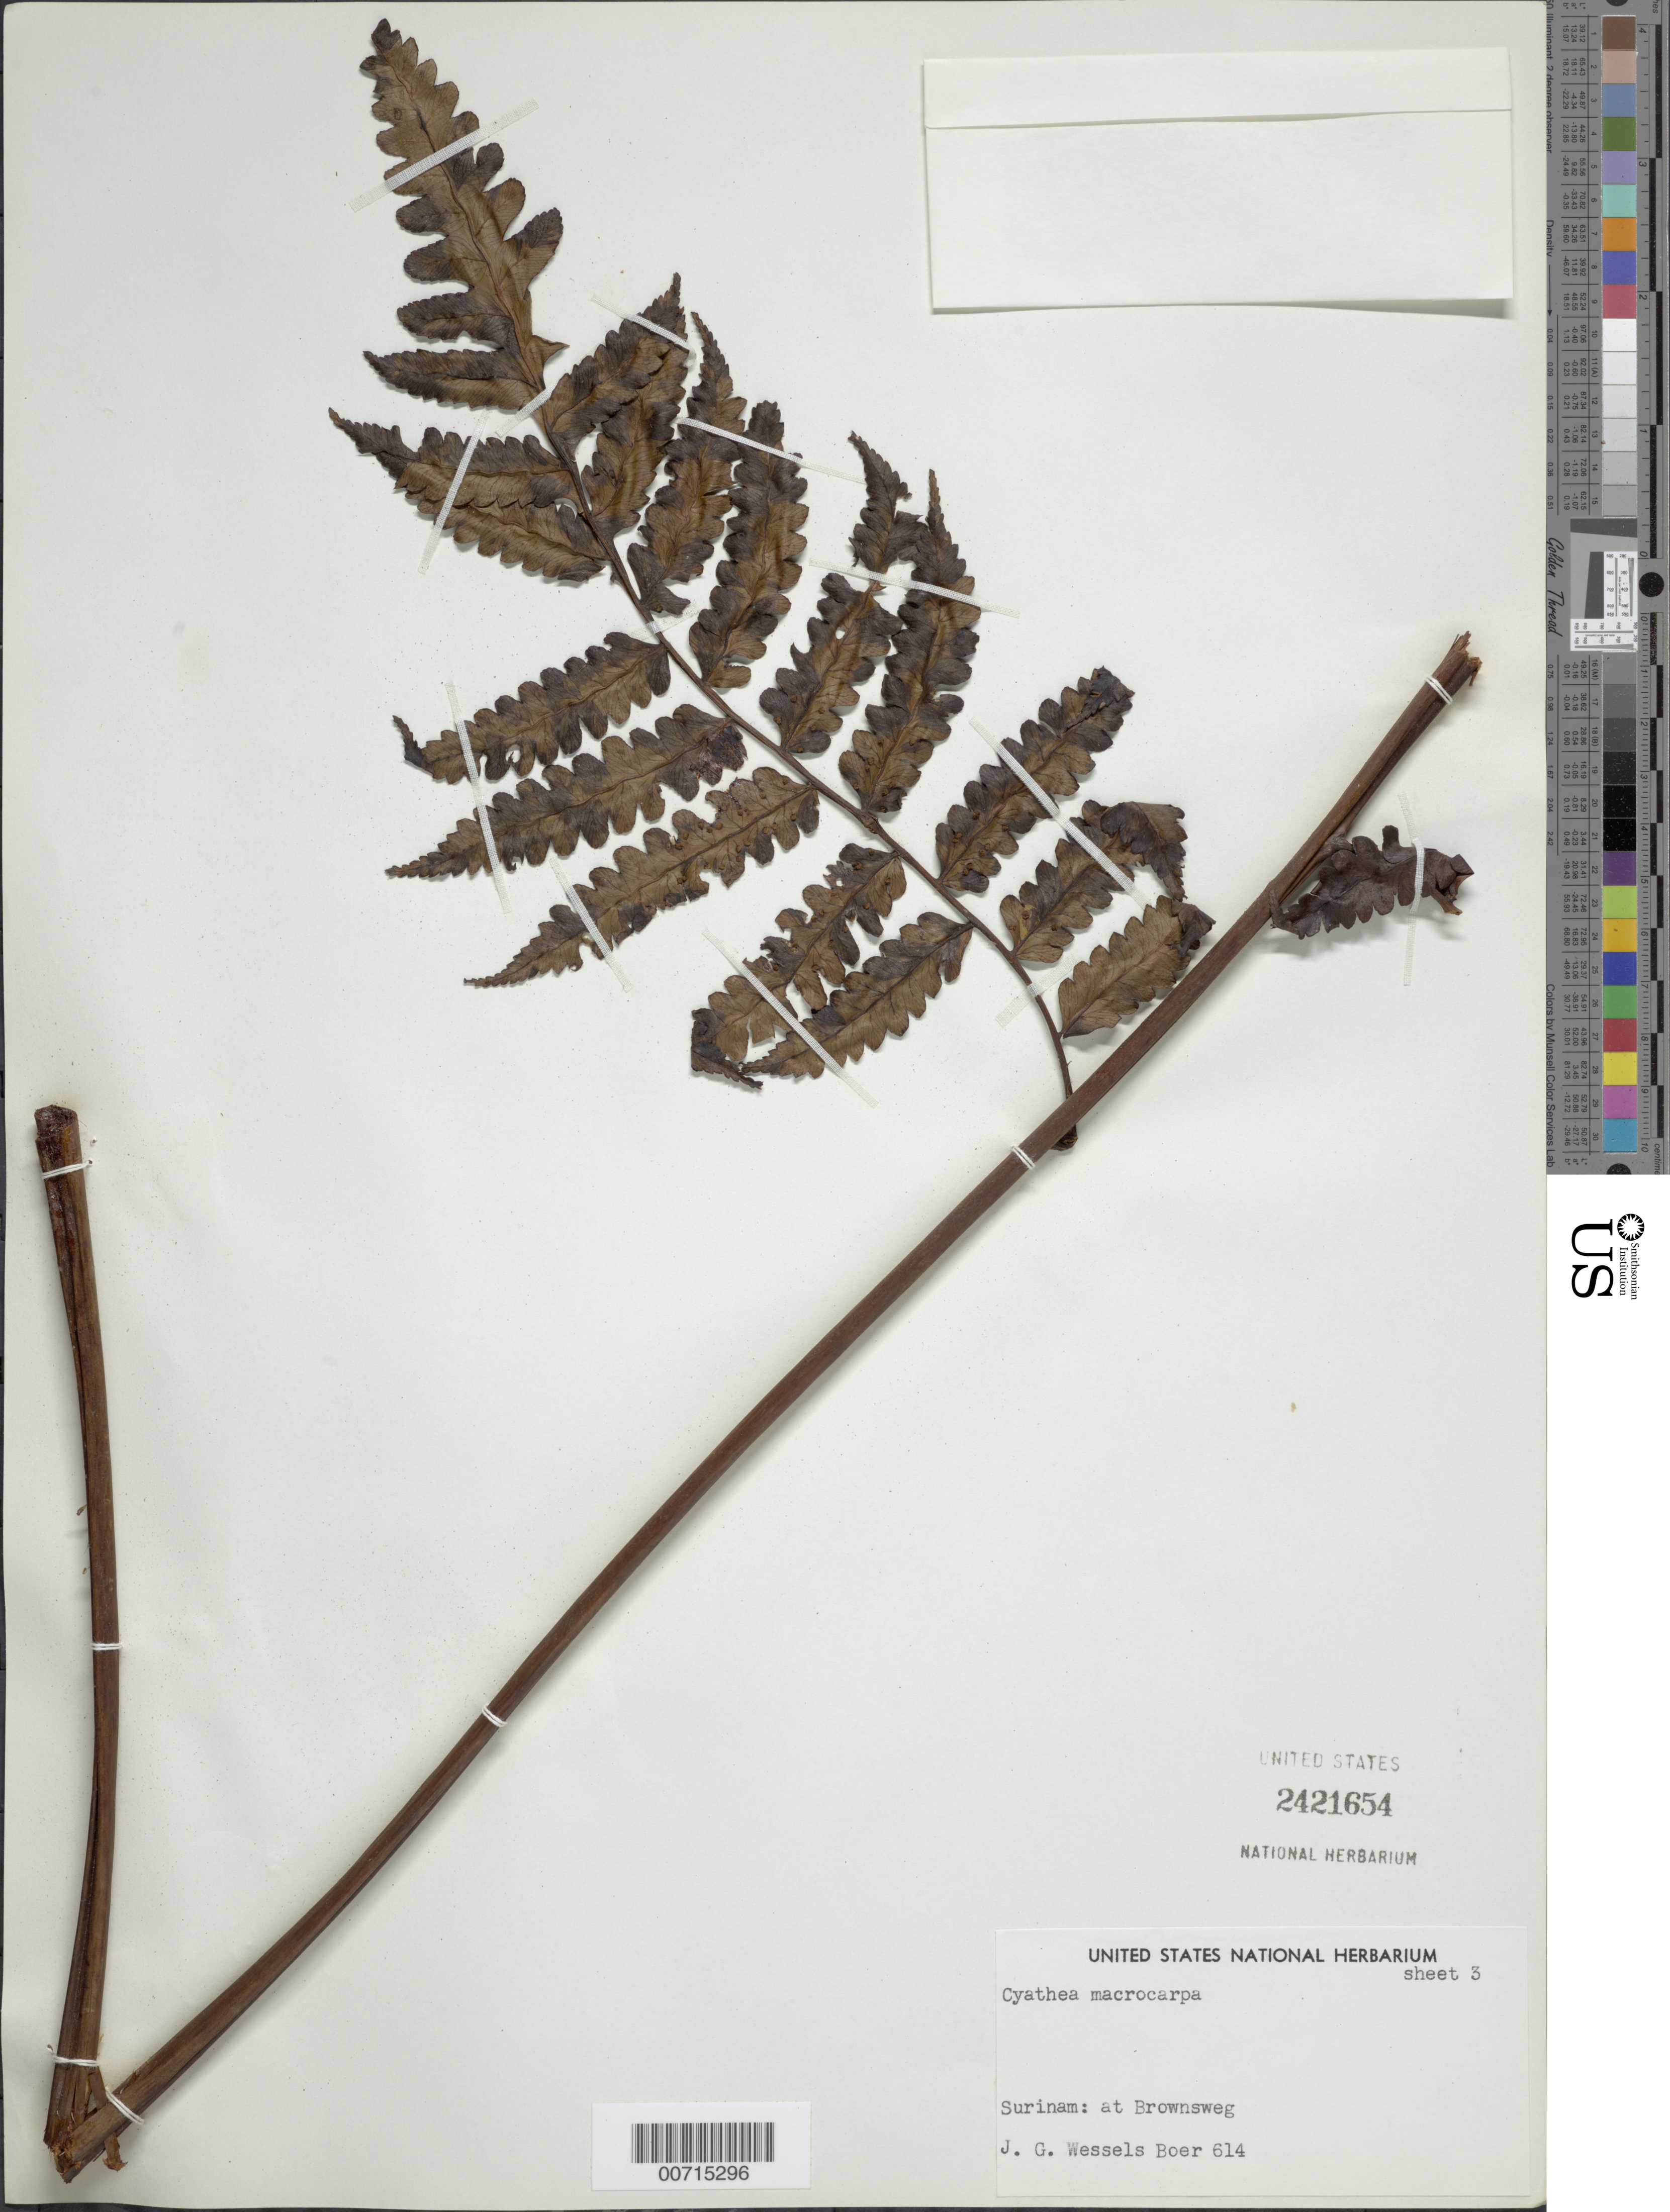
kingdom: Plantae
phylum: Tracheophyta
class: Polypodiopsida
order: Cyatheales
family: Cyatheaceae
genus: Cyathea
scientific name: Cyathea macrocarpa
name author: (C. Presl) Domin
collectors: J. G. Wessels Boer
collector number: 614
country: Suriname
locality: Surinam: at Brownsweg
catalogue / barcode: US 2421654